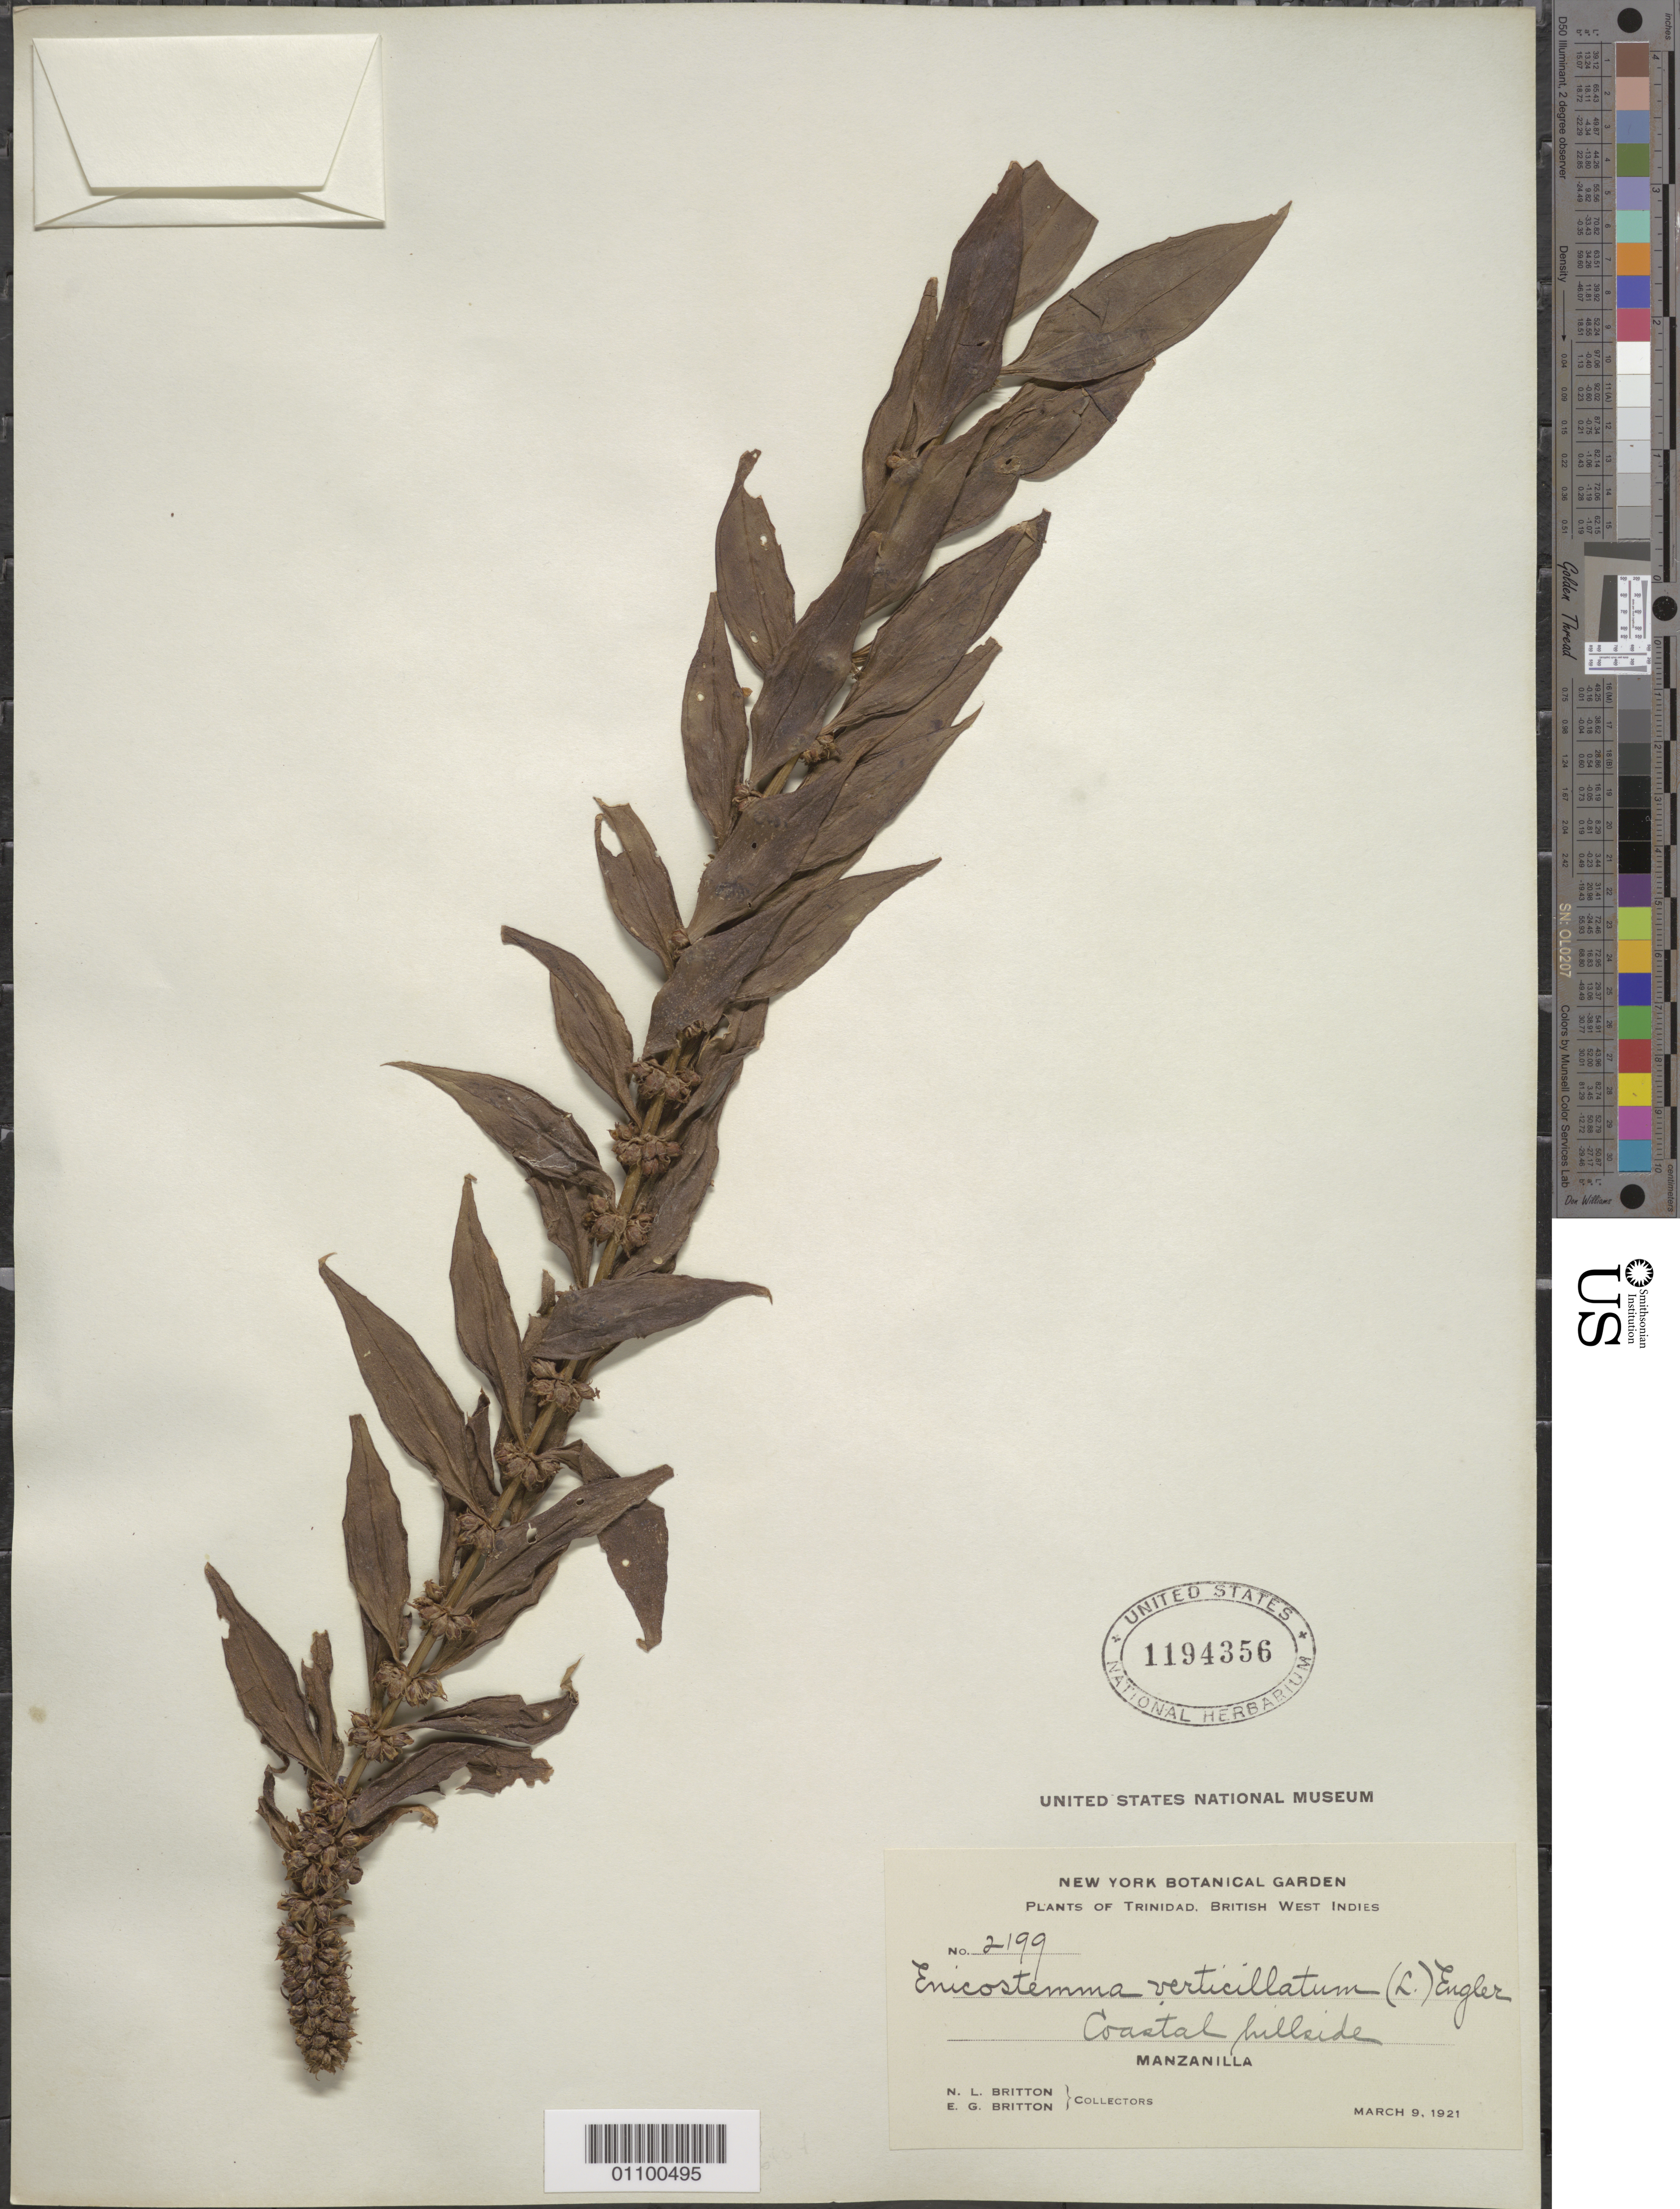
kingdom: Plantae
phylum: Tracheophyta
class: Magnoliopsida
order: Gentianales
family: Gentianaceae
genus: Enicostema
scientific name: Enicostema verticillatum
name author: (L.) Engl.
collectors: N. Britton & E. G. Britton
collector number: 2199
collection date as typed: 09 Mar 1921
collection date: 1921-03-09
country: Trinidad and Tobago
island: Trinidad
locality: Manzanilla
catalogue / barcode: US 1194356